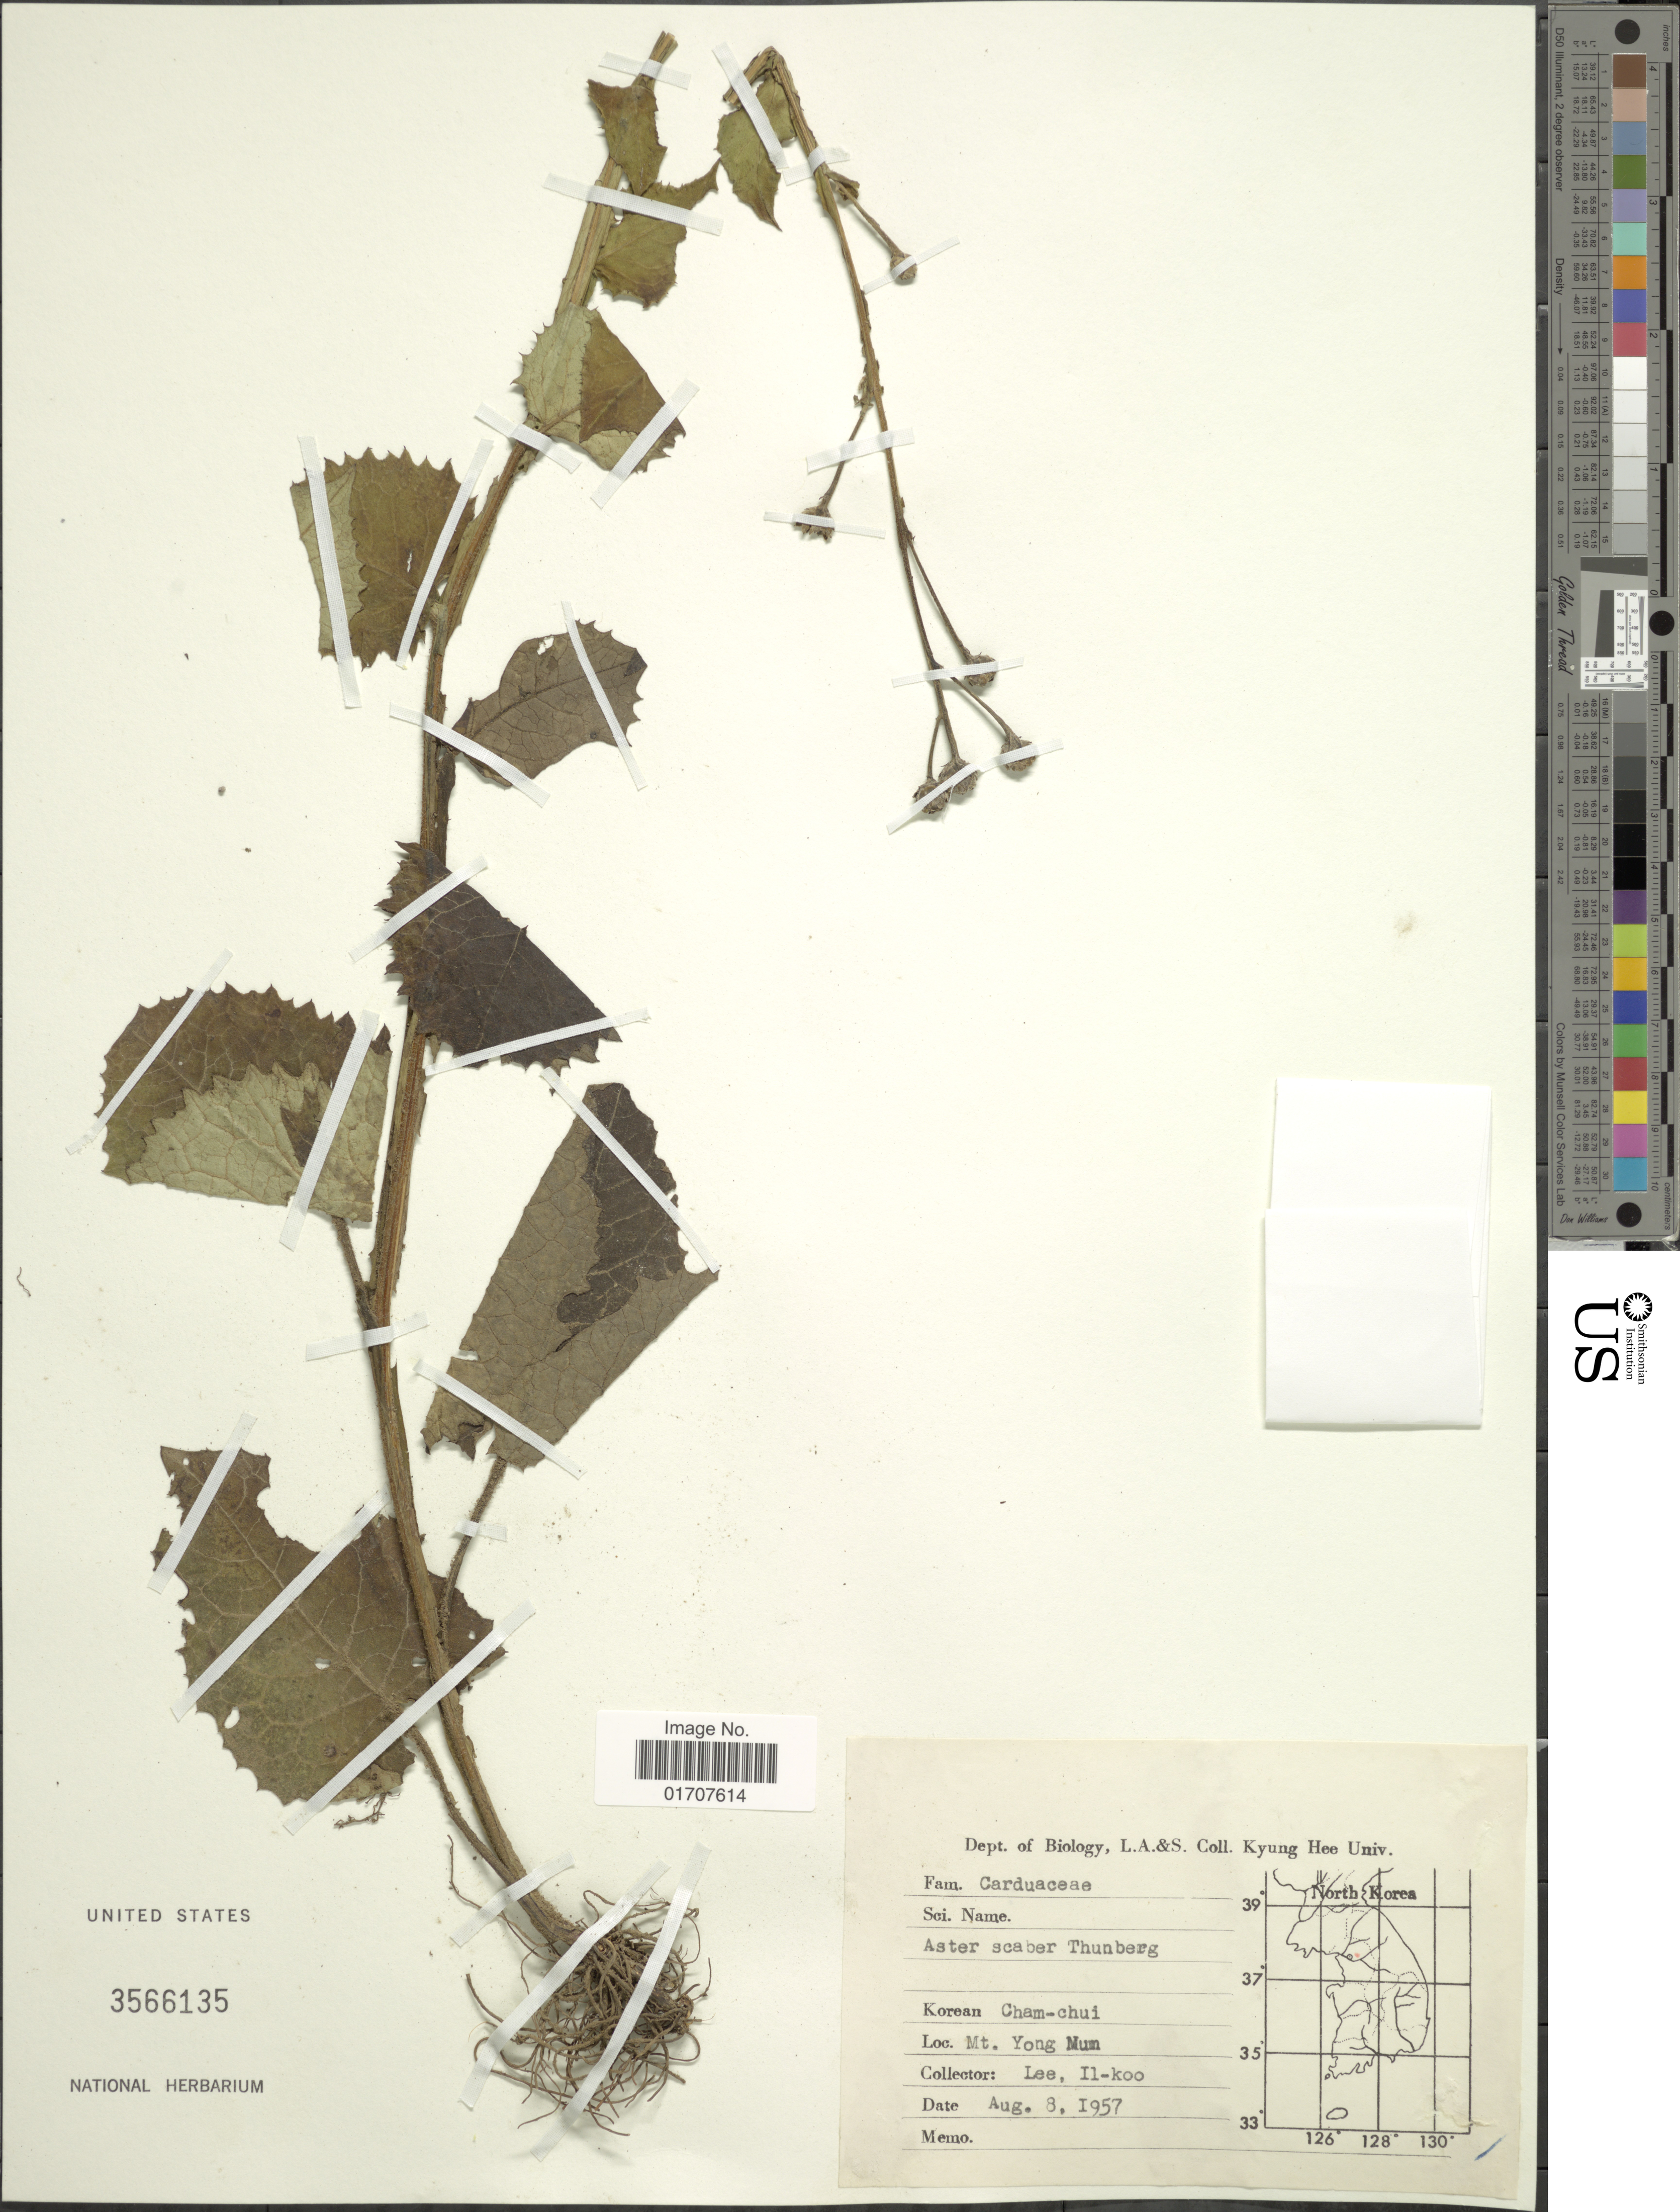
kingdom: Plantae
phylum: Tracheophyta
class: Magnoliopsida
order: Asterales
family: Asteraceae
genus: Doellingeria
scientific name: Doellingeria scaber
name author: (Thunb.) Nees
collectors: I. Lee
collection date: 1957-08-08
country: South Korea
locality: Mt. Yong Nun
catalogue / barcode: US 3566135